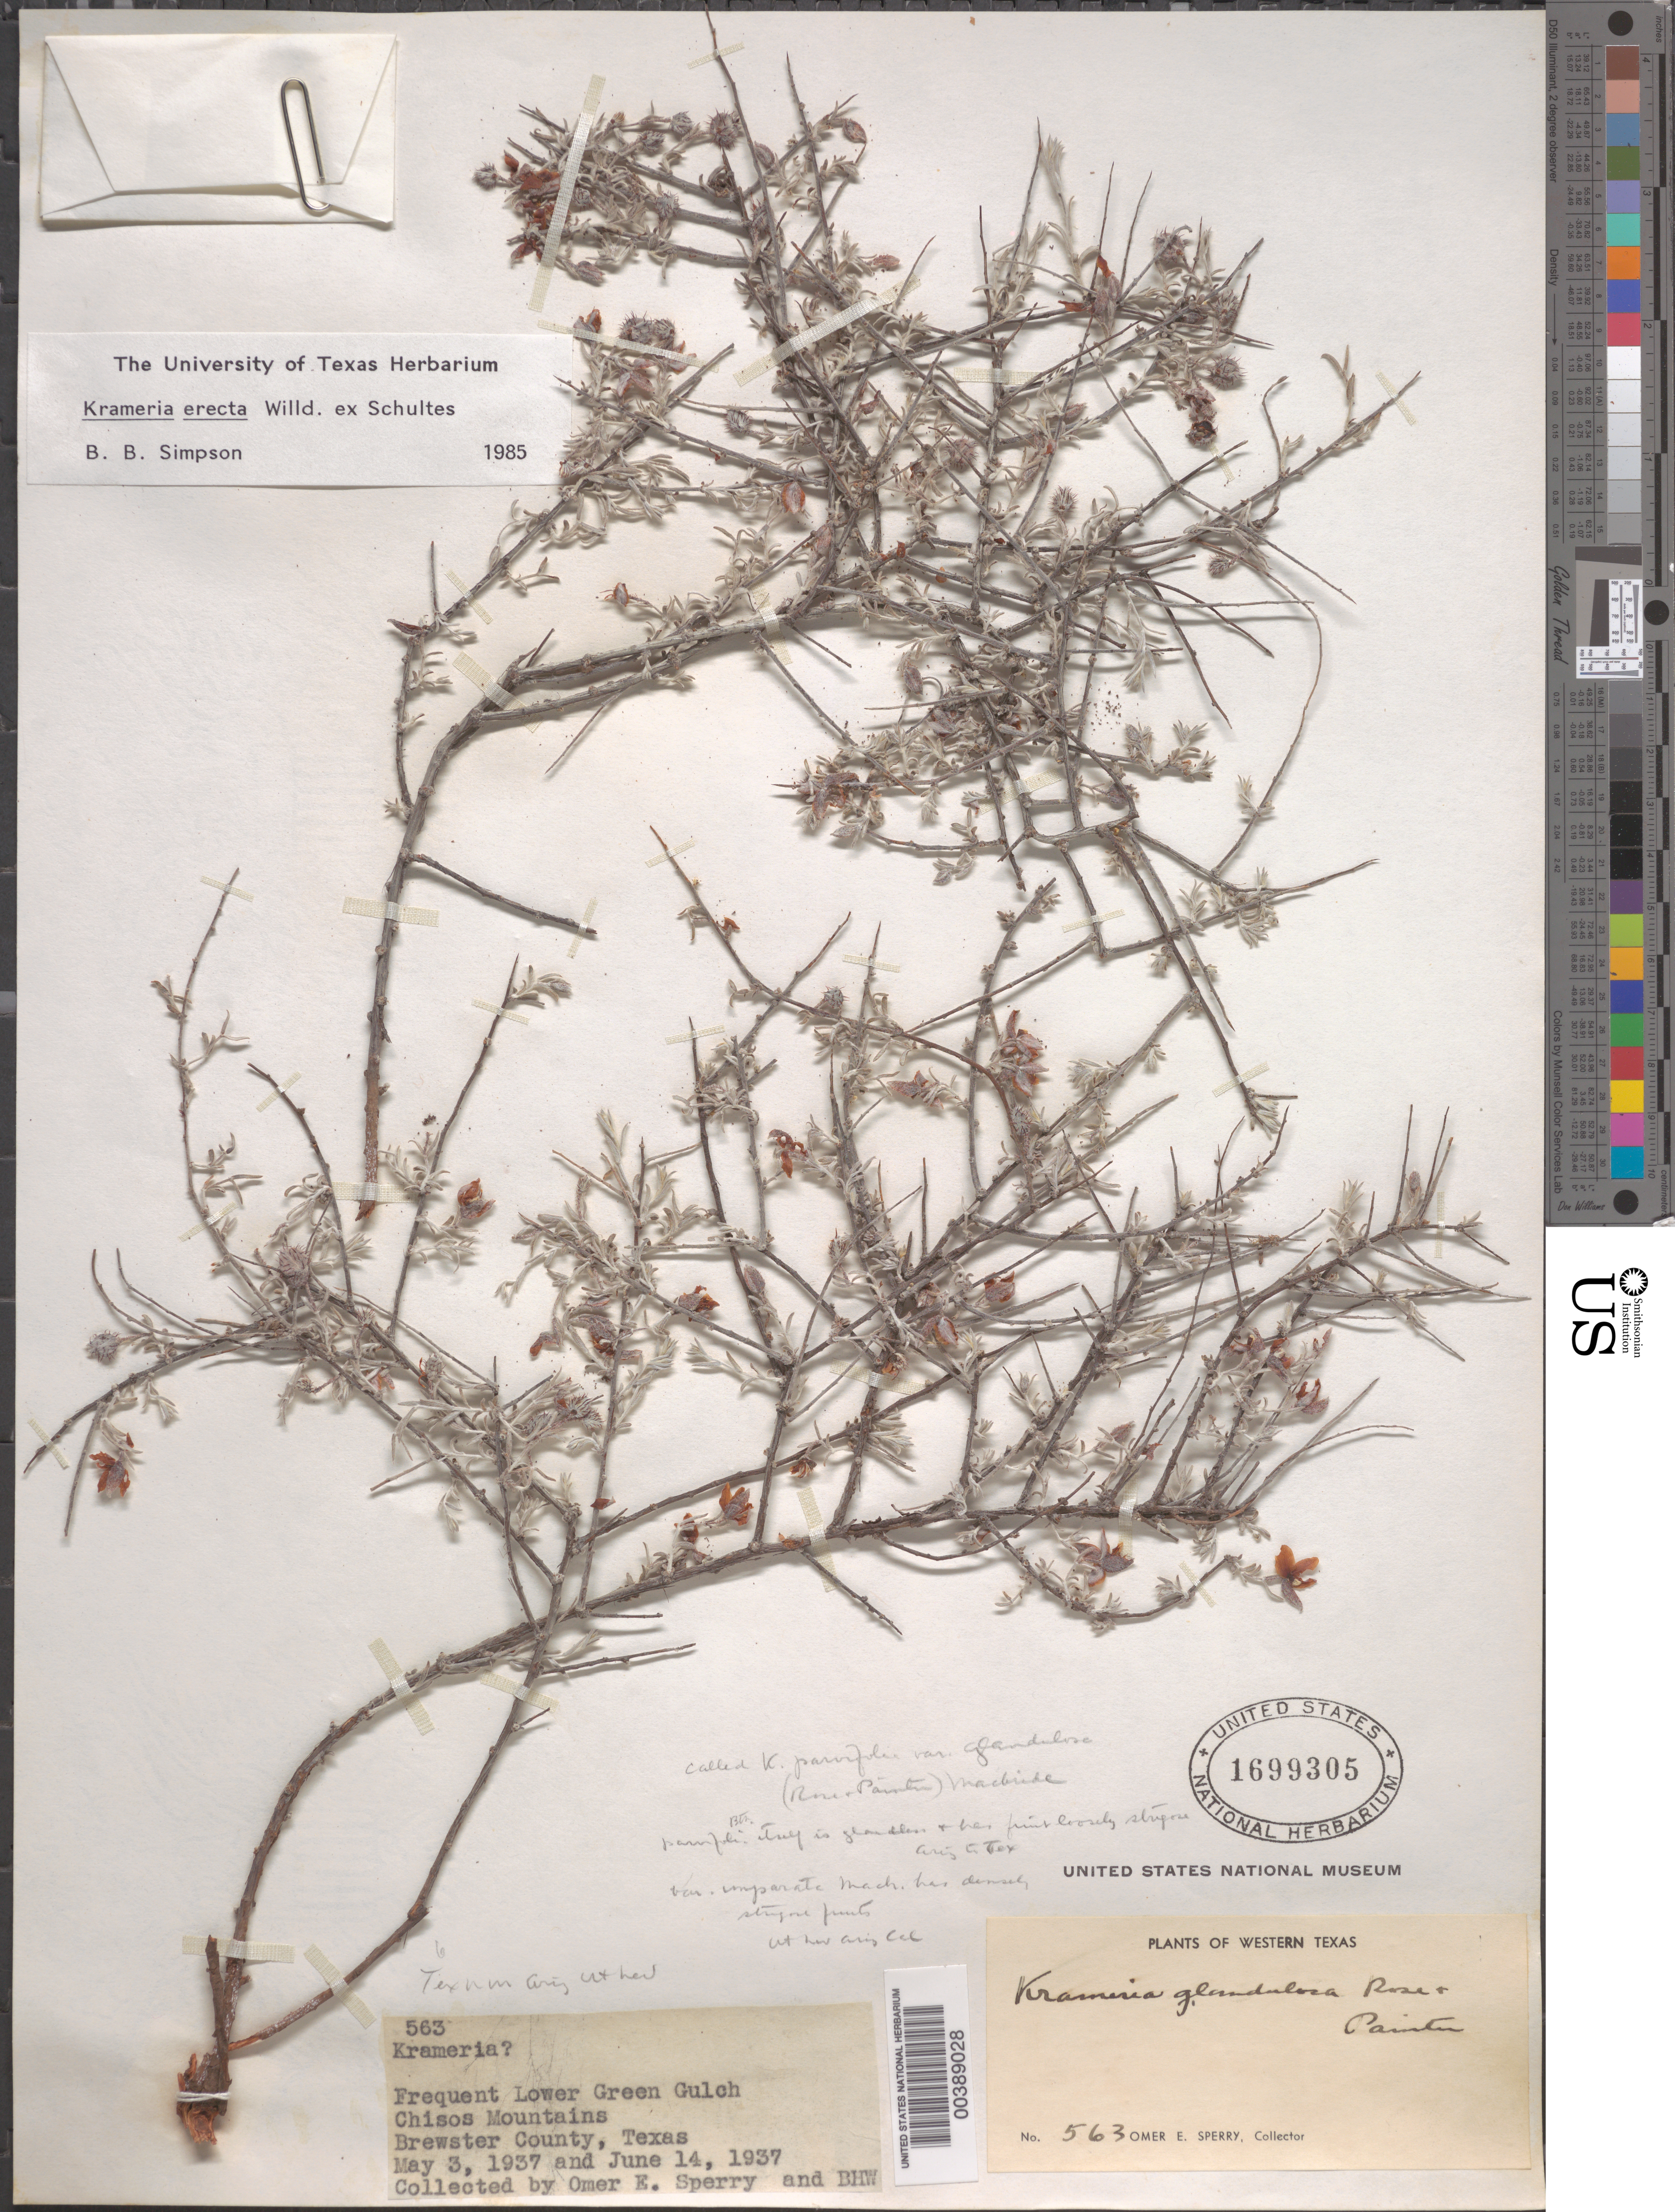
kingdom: Plantae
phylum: Tracheophyta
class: Magnoliopsida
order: Zygophyllales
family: Krameriaceae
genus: Krameria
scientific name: Krameria glandulosa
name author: Rose & J.H. Painter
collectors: O. E. Sperry & B. W--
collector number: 563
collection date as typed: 03 May 1937 and 14 Jun 1937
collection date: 1937-05-03,1937-06-14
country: United States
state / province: Texas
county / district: Brewster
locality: Chisos mountains; lower green gulch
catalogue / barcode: US 1699305